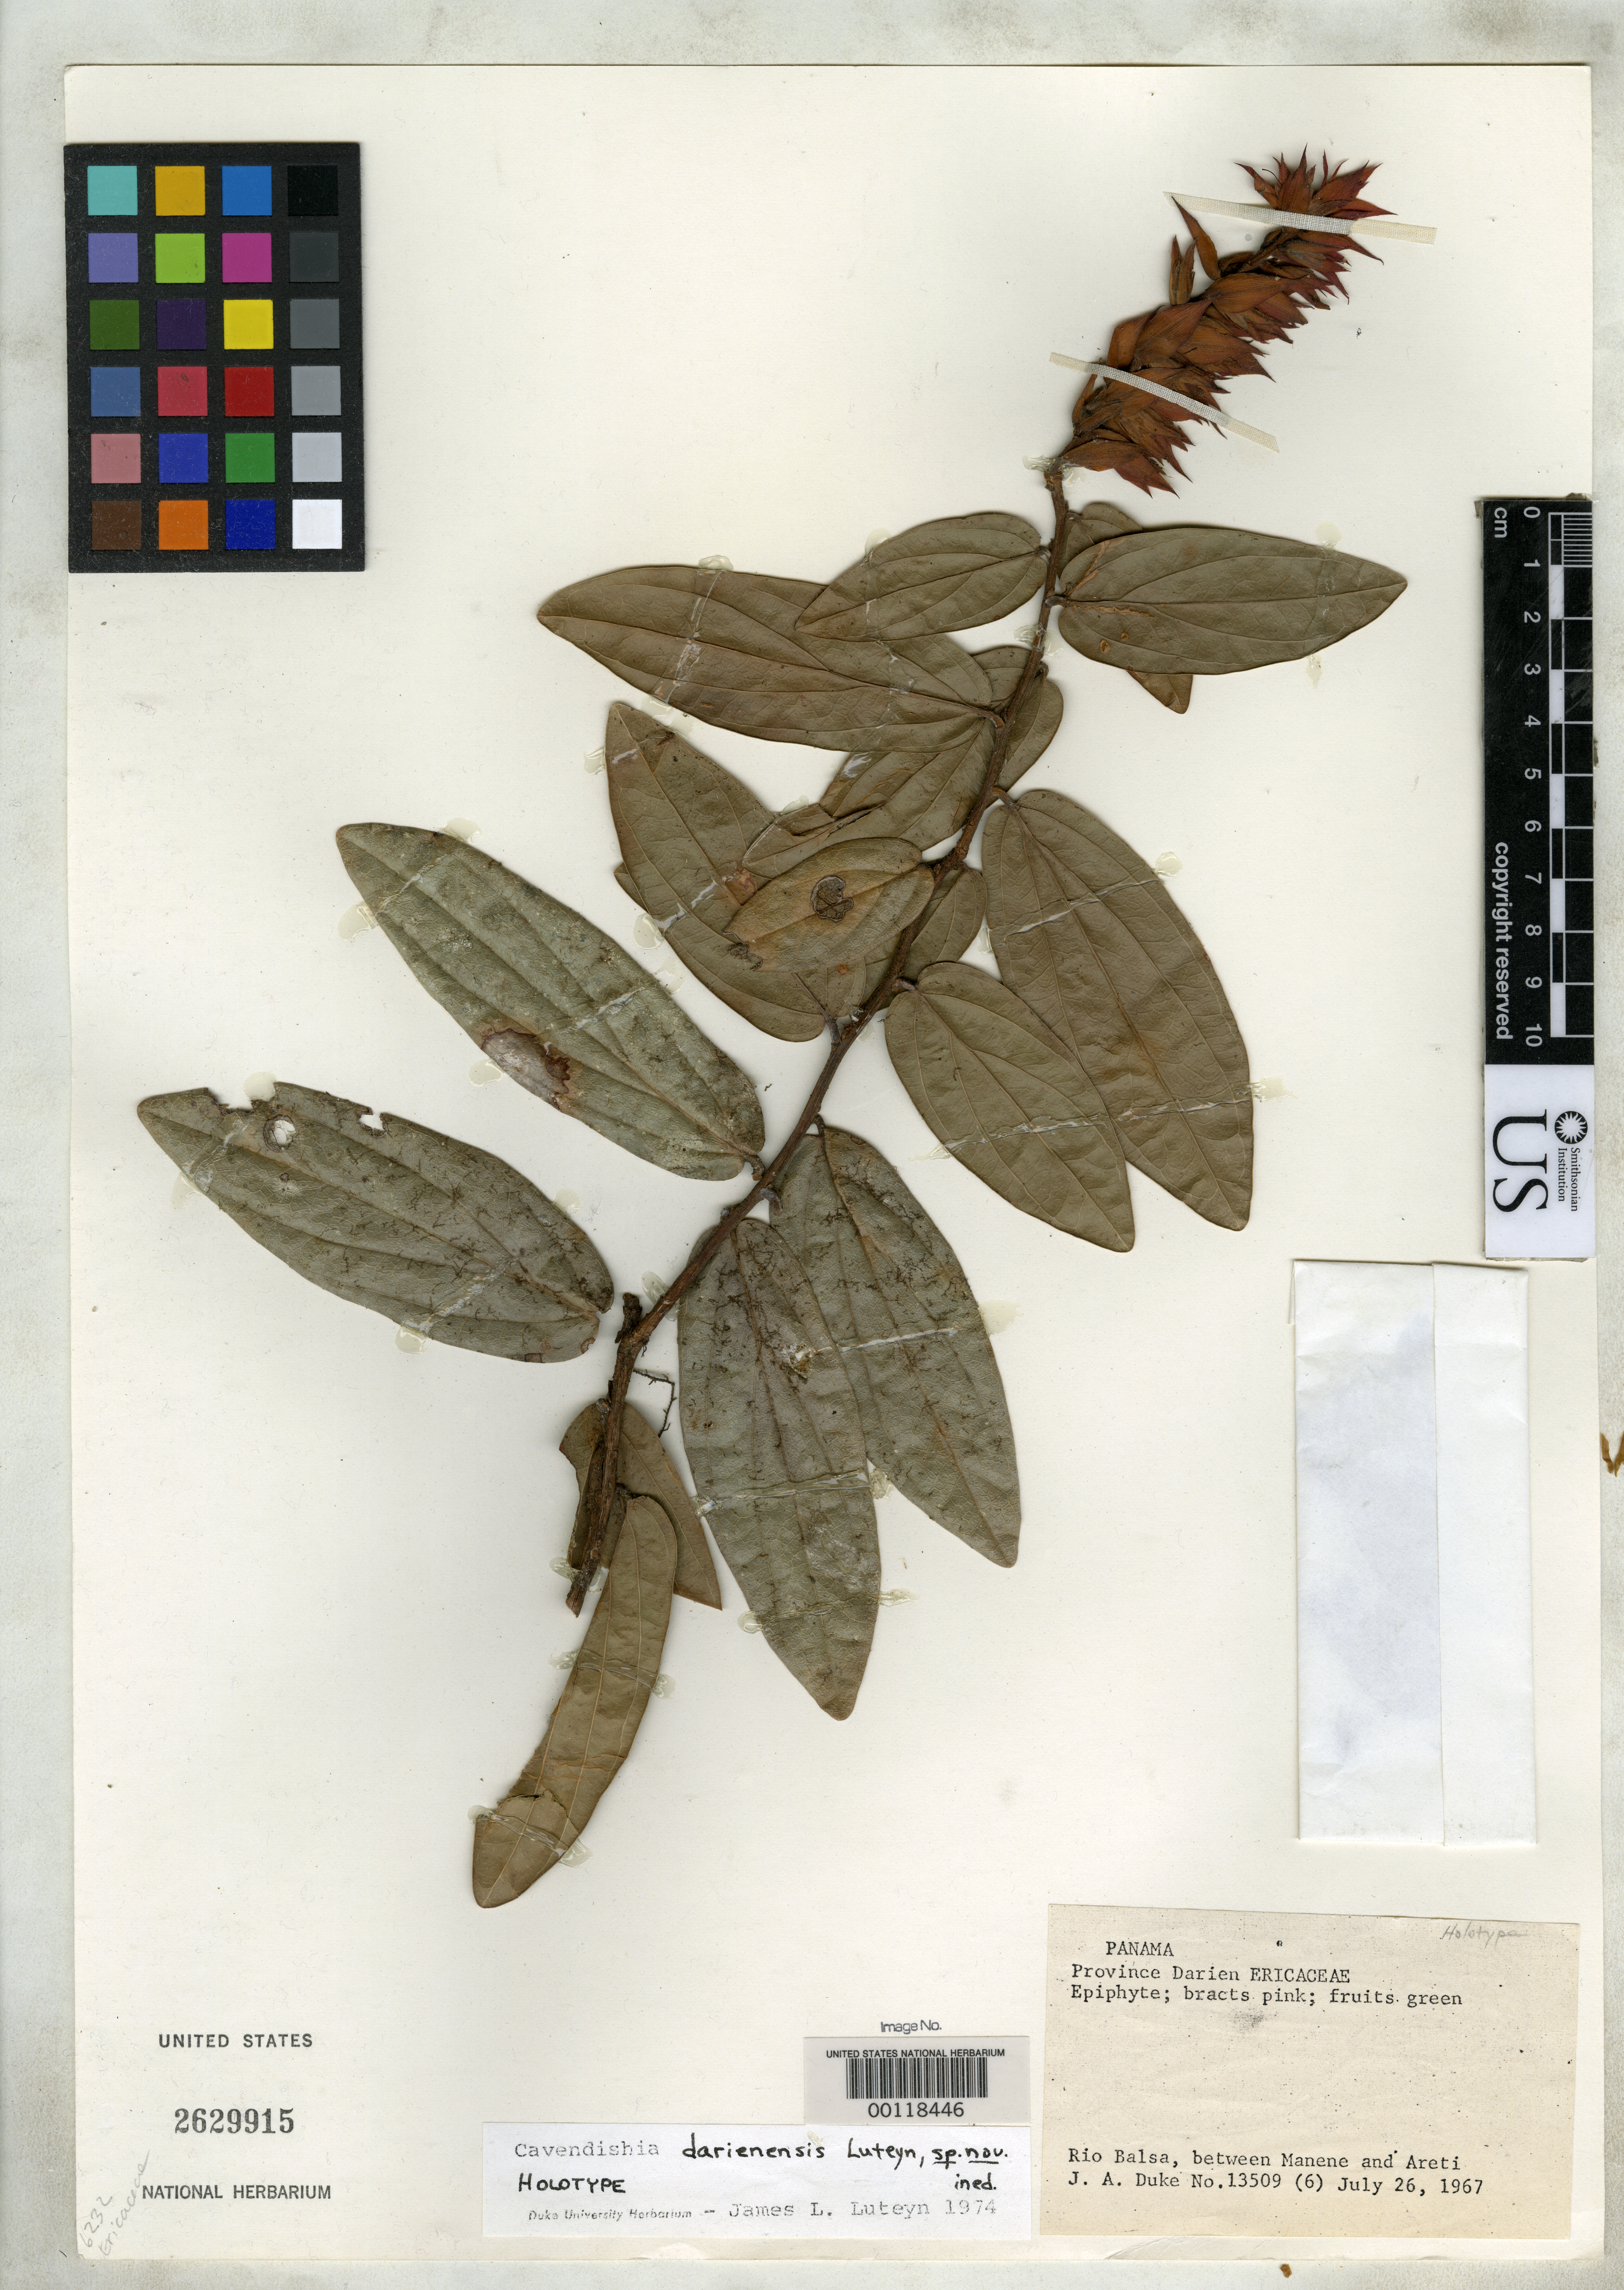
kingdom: Plantae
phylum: Tracheophyta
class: Magnoliopsida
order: Ericales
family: Ericaceae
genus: Cavendishia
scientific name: Cavendishia darienensis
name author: Luteyn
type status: Holotype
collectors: J. A. Duke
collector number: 13509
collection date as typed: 26 Jul 1967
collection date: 1967-07-26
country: Panama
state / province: Darién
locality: Between Maneneand Areti, Rio Balsa.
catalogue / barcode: US 2629915